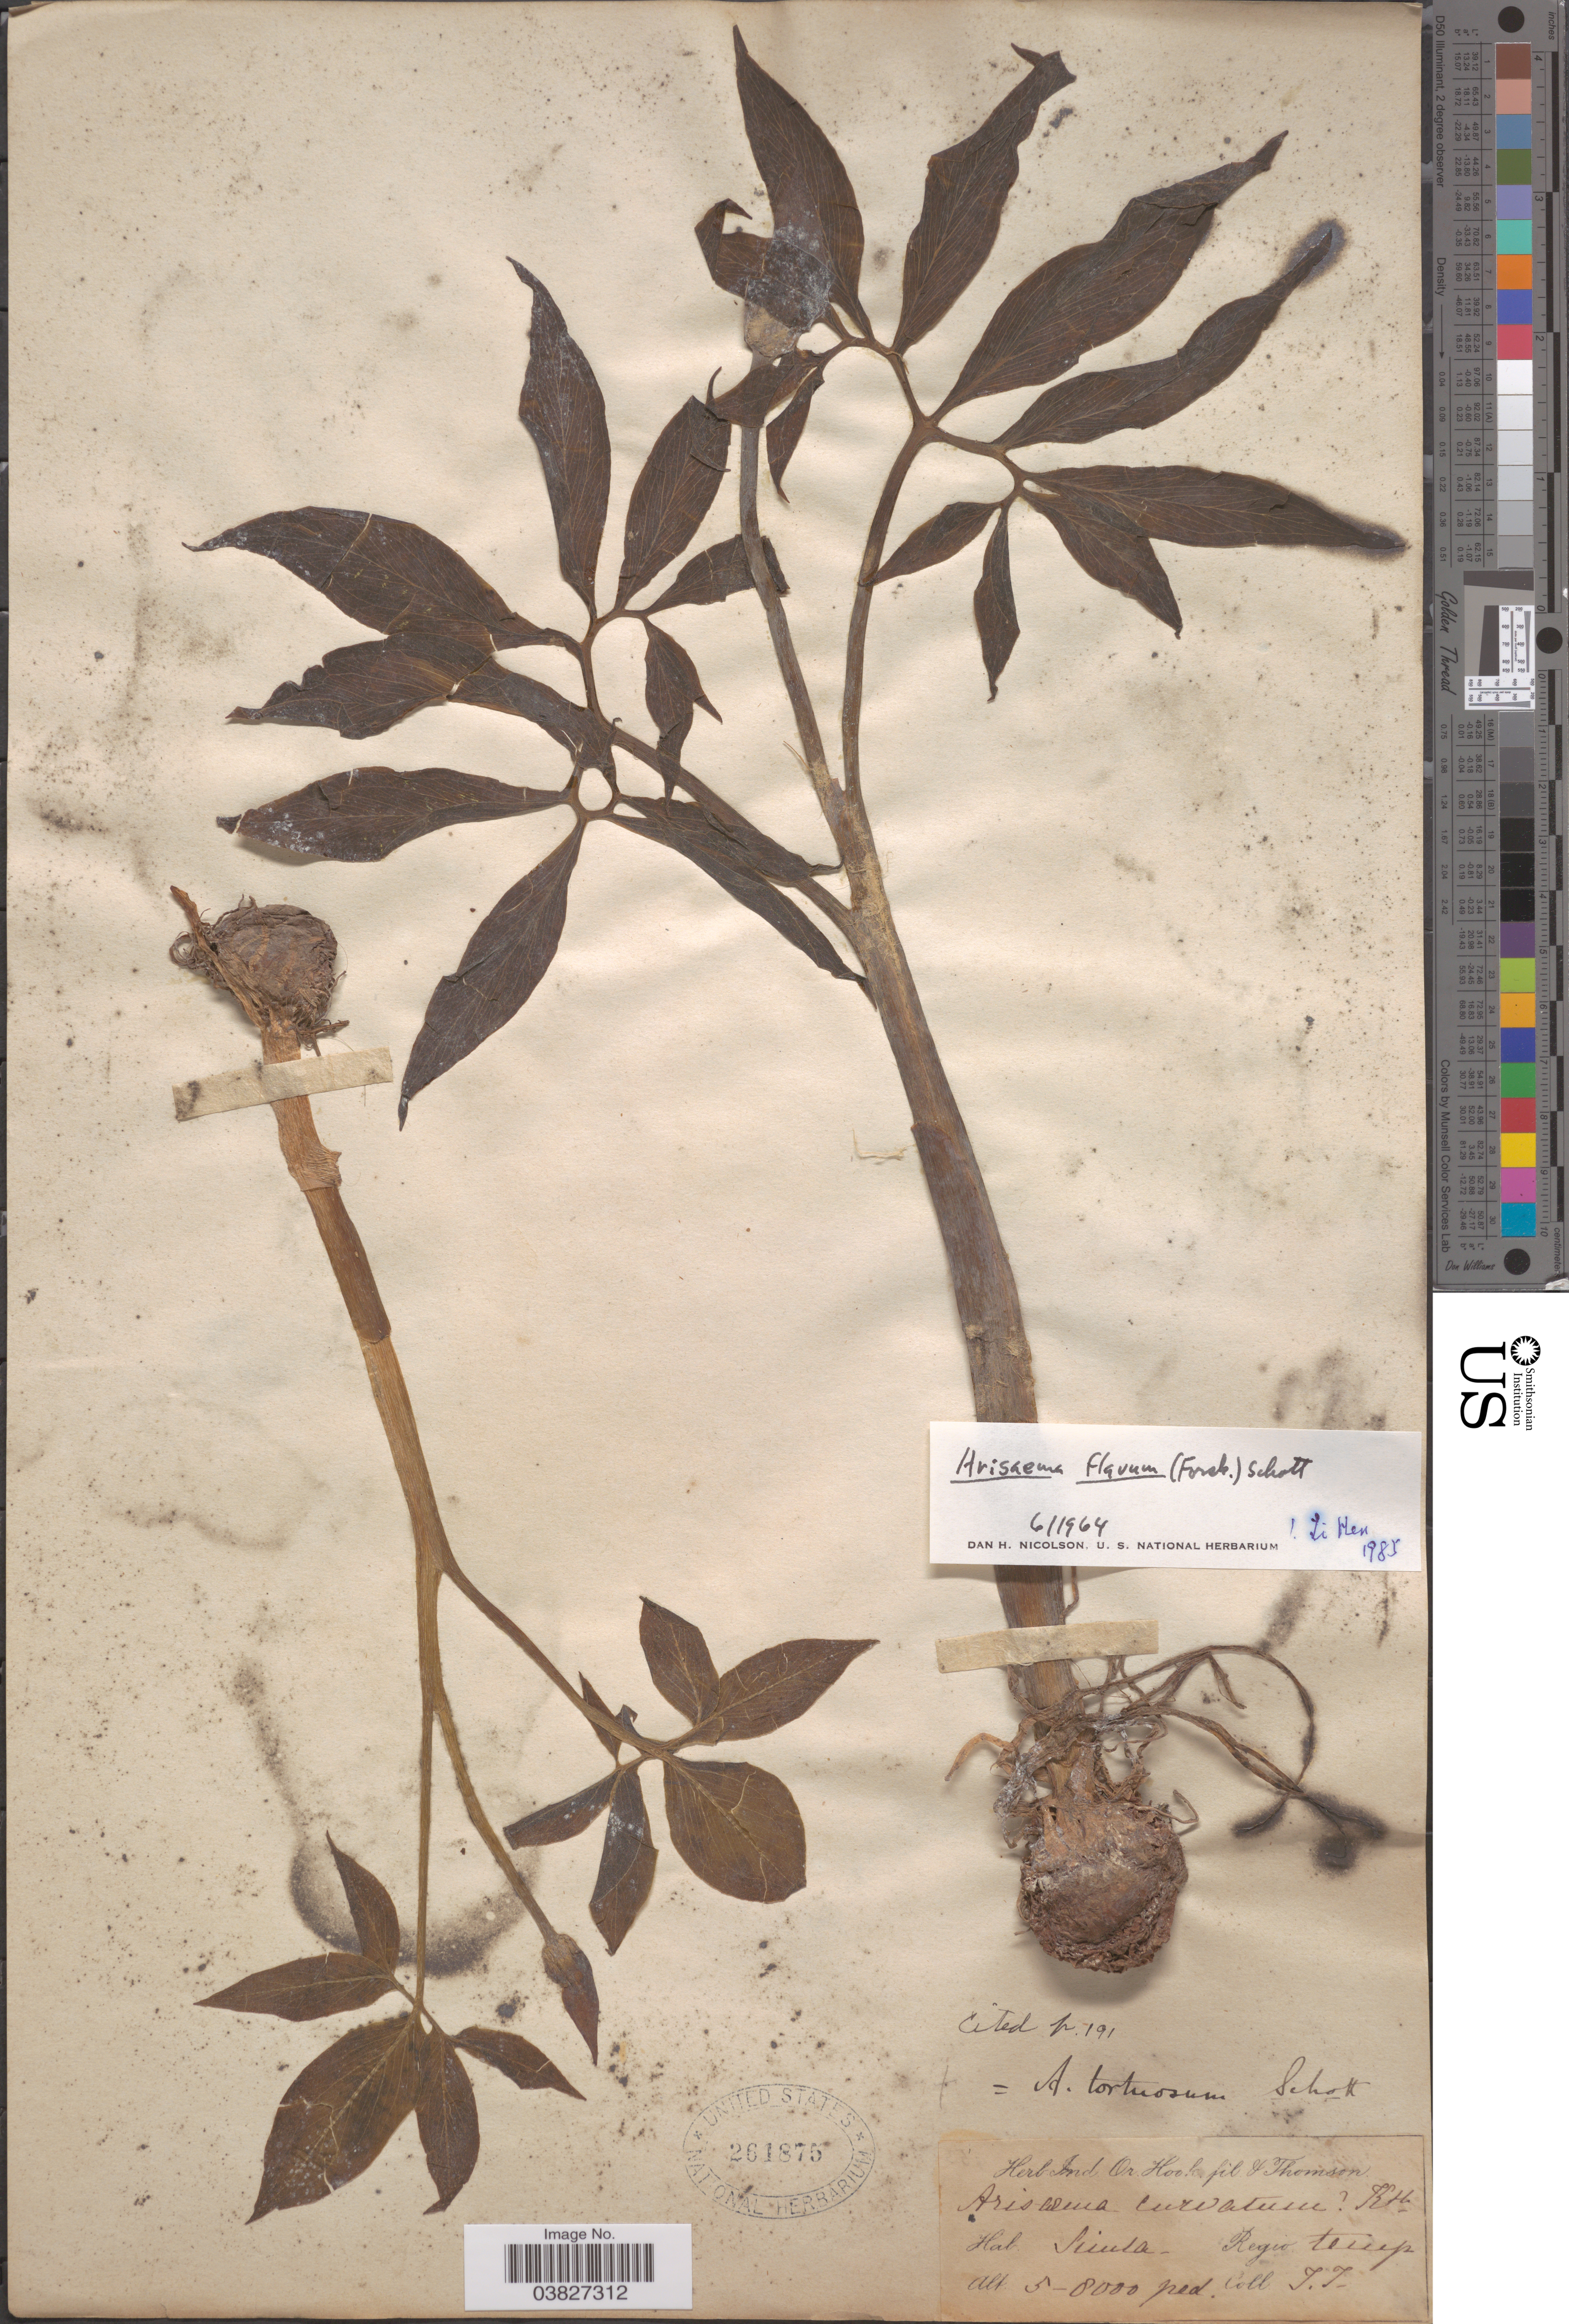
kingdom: Plantae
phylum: Tracheophyta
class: Liliopsida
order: Alismatales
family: Araceae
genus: Arisaema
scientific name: Arisaema flavum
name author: (Forssk.) Schott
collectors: T. Thomson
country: India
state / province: Himachal Pradesh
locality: Simla. Regio Trop.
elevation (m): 1524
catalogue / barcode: US 261875